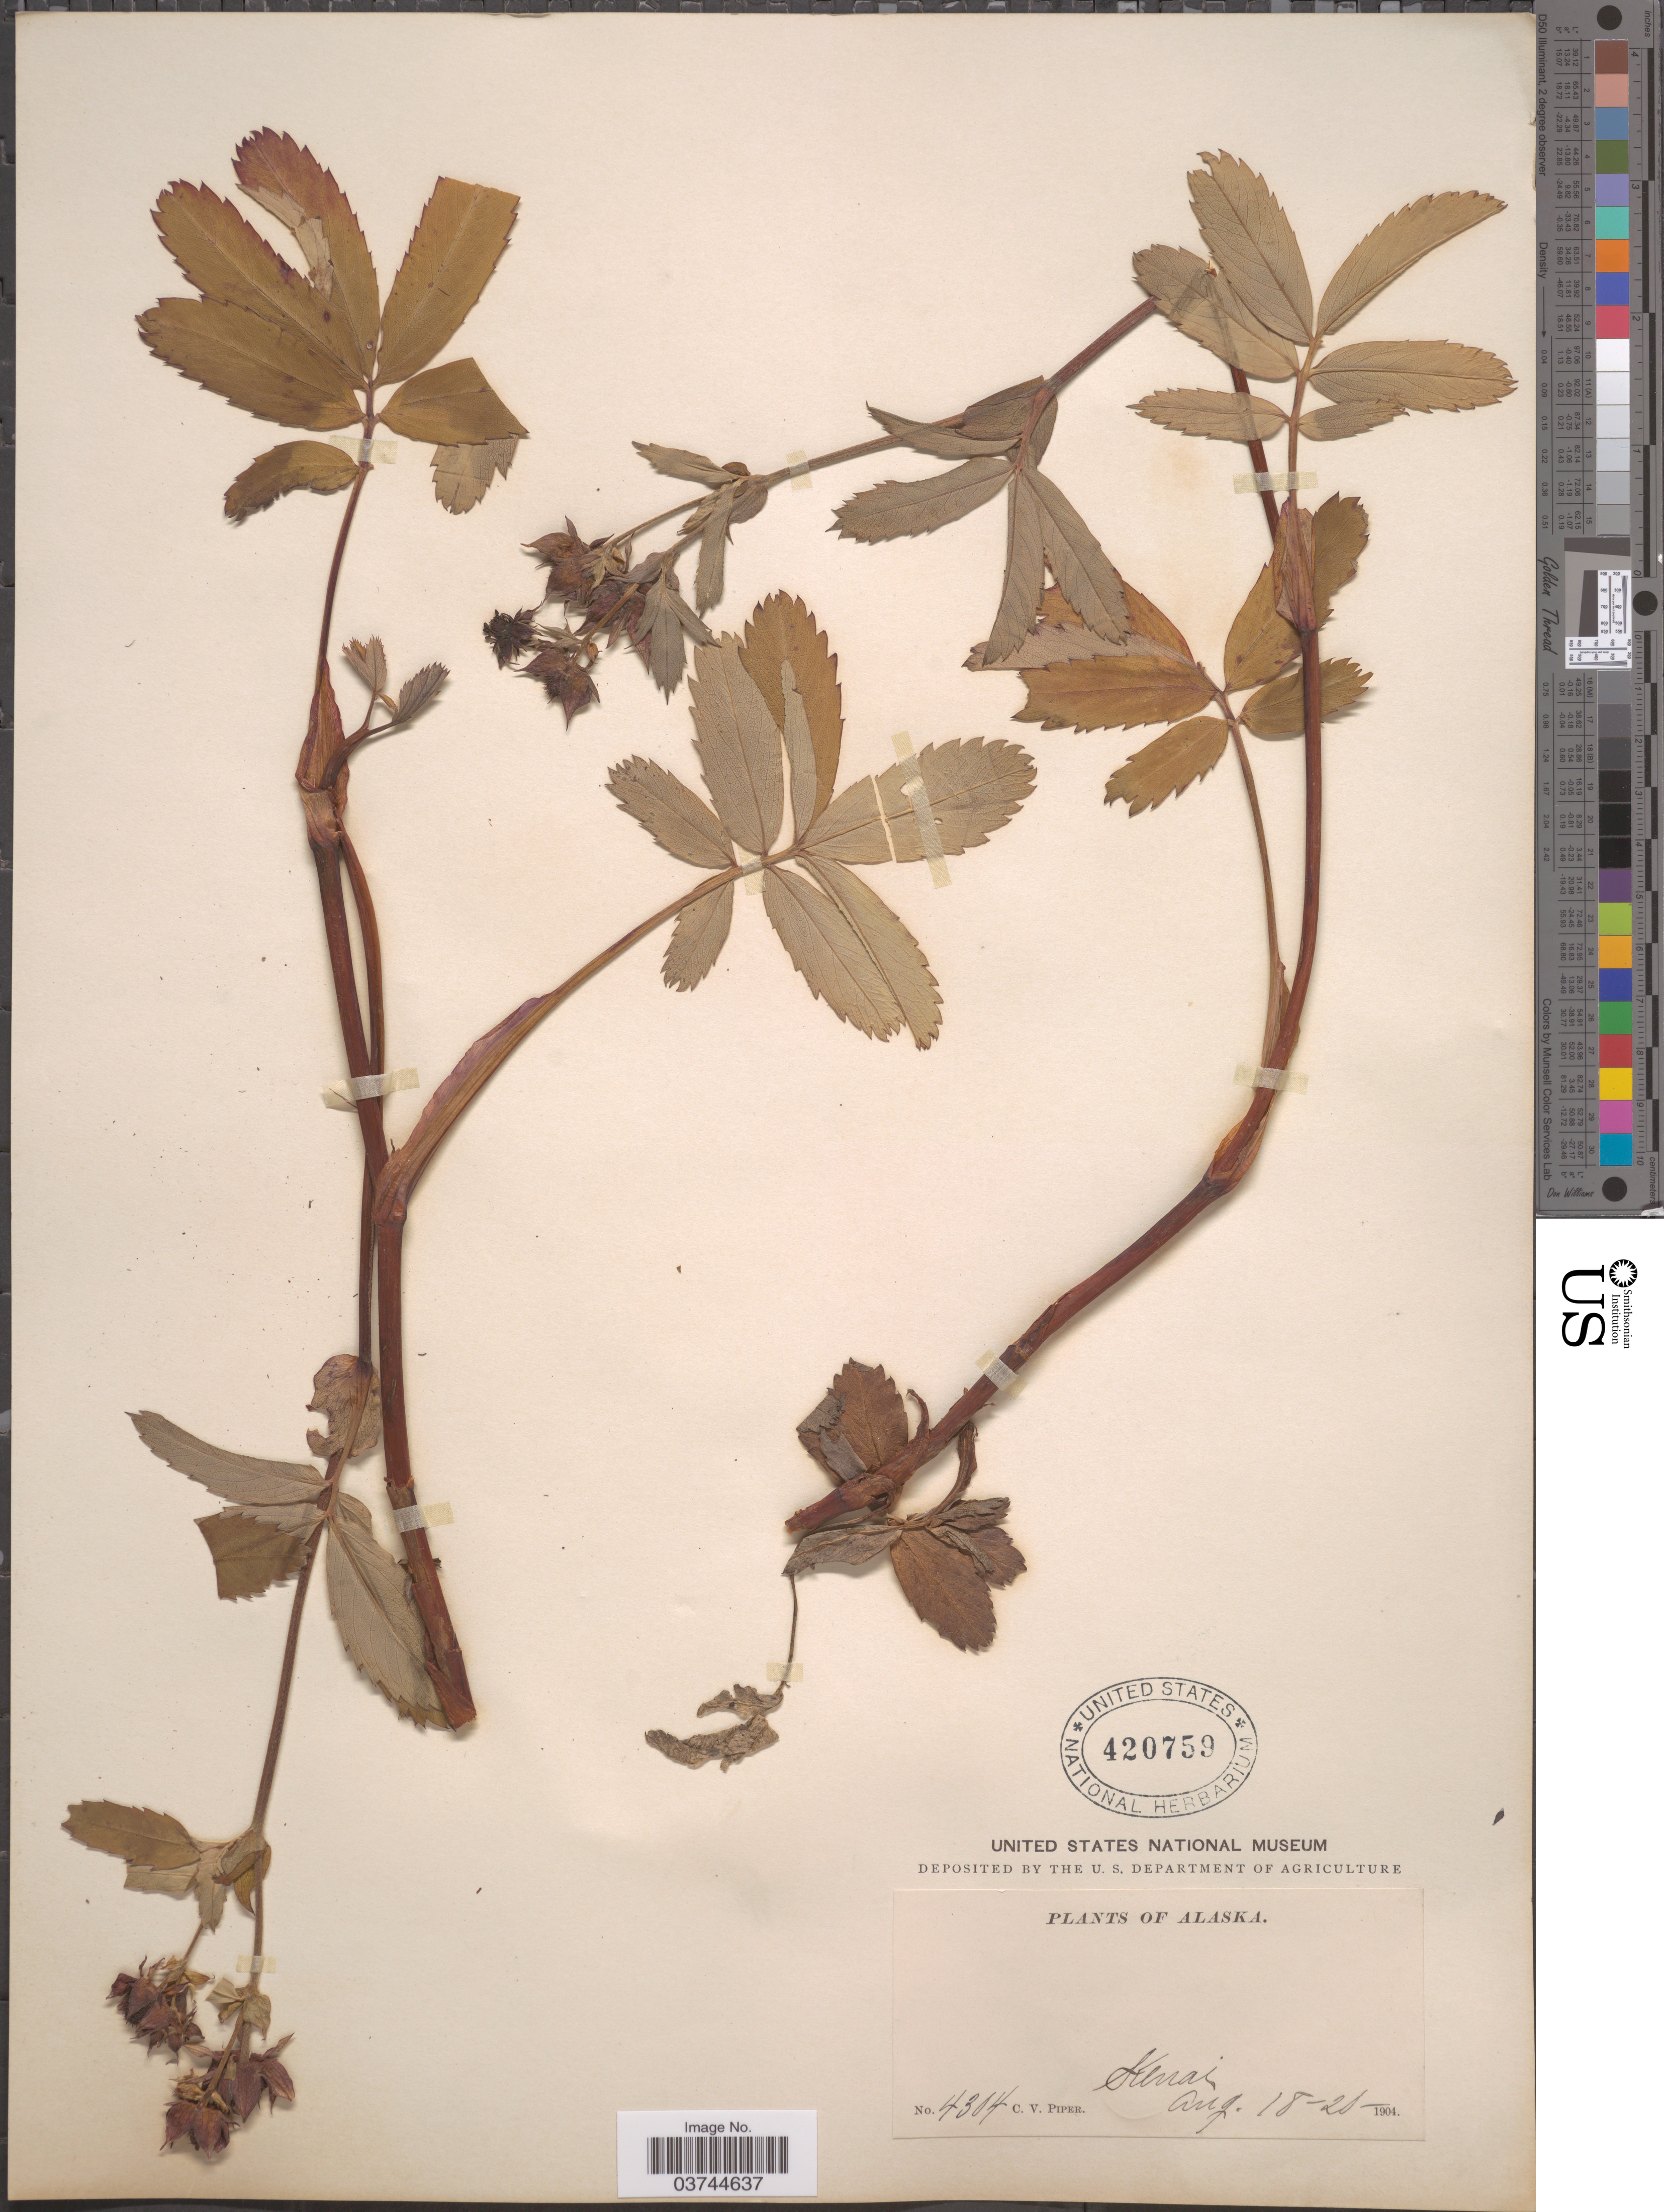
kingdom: Plantae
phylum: Tracheophyta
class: Magnoliopsida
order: Rosales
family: Rosaceae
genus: Comarum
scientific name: Comarum palustre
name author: L.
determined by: Strong, Mark T., (BOT), Smithsonian Institution - National Museum of Natural History (UNITED STATES)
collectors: C. V. Piper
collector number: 4304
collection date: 1904-08-18/1904-08-20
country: United States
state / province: Alaska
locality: Kenai.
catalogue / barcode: US 420759